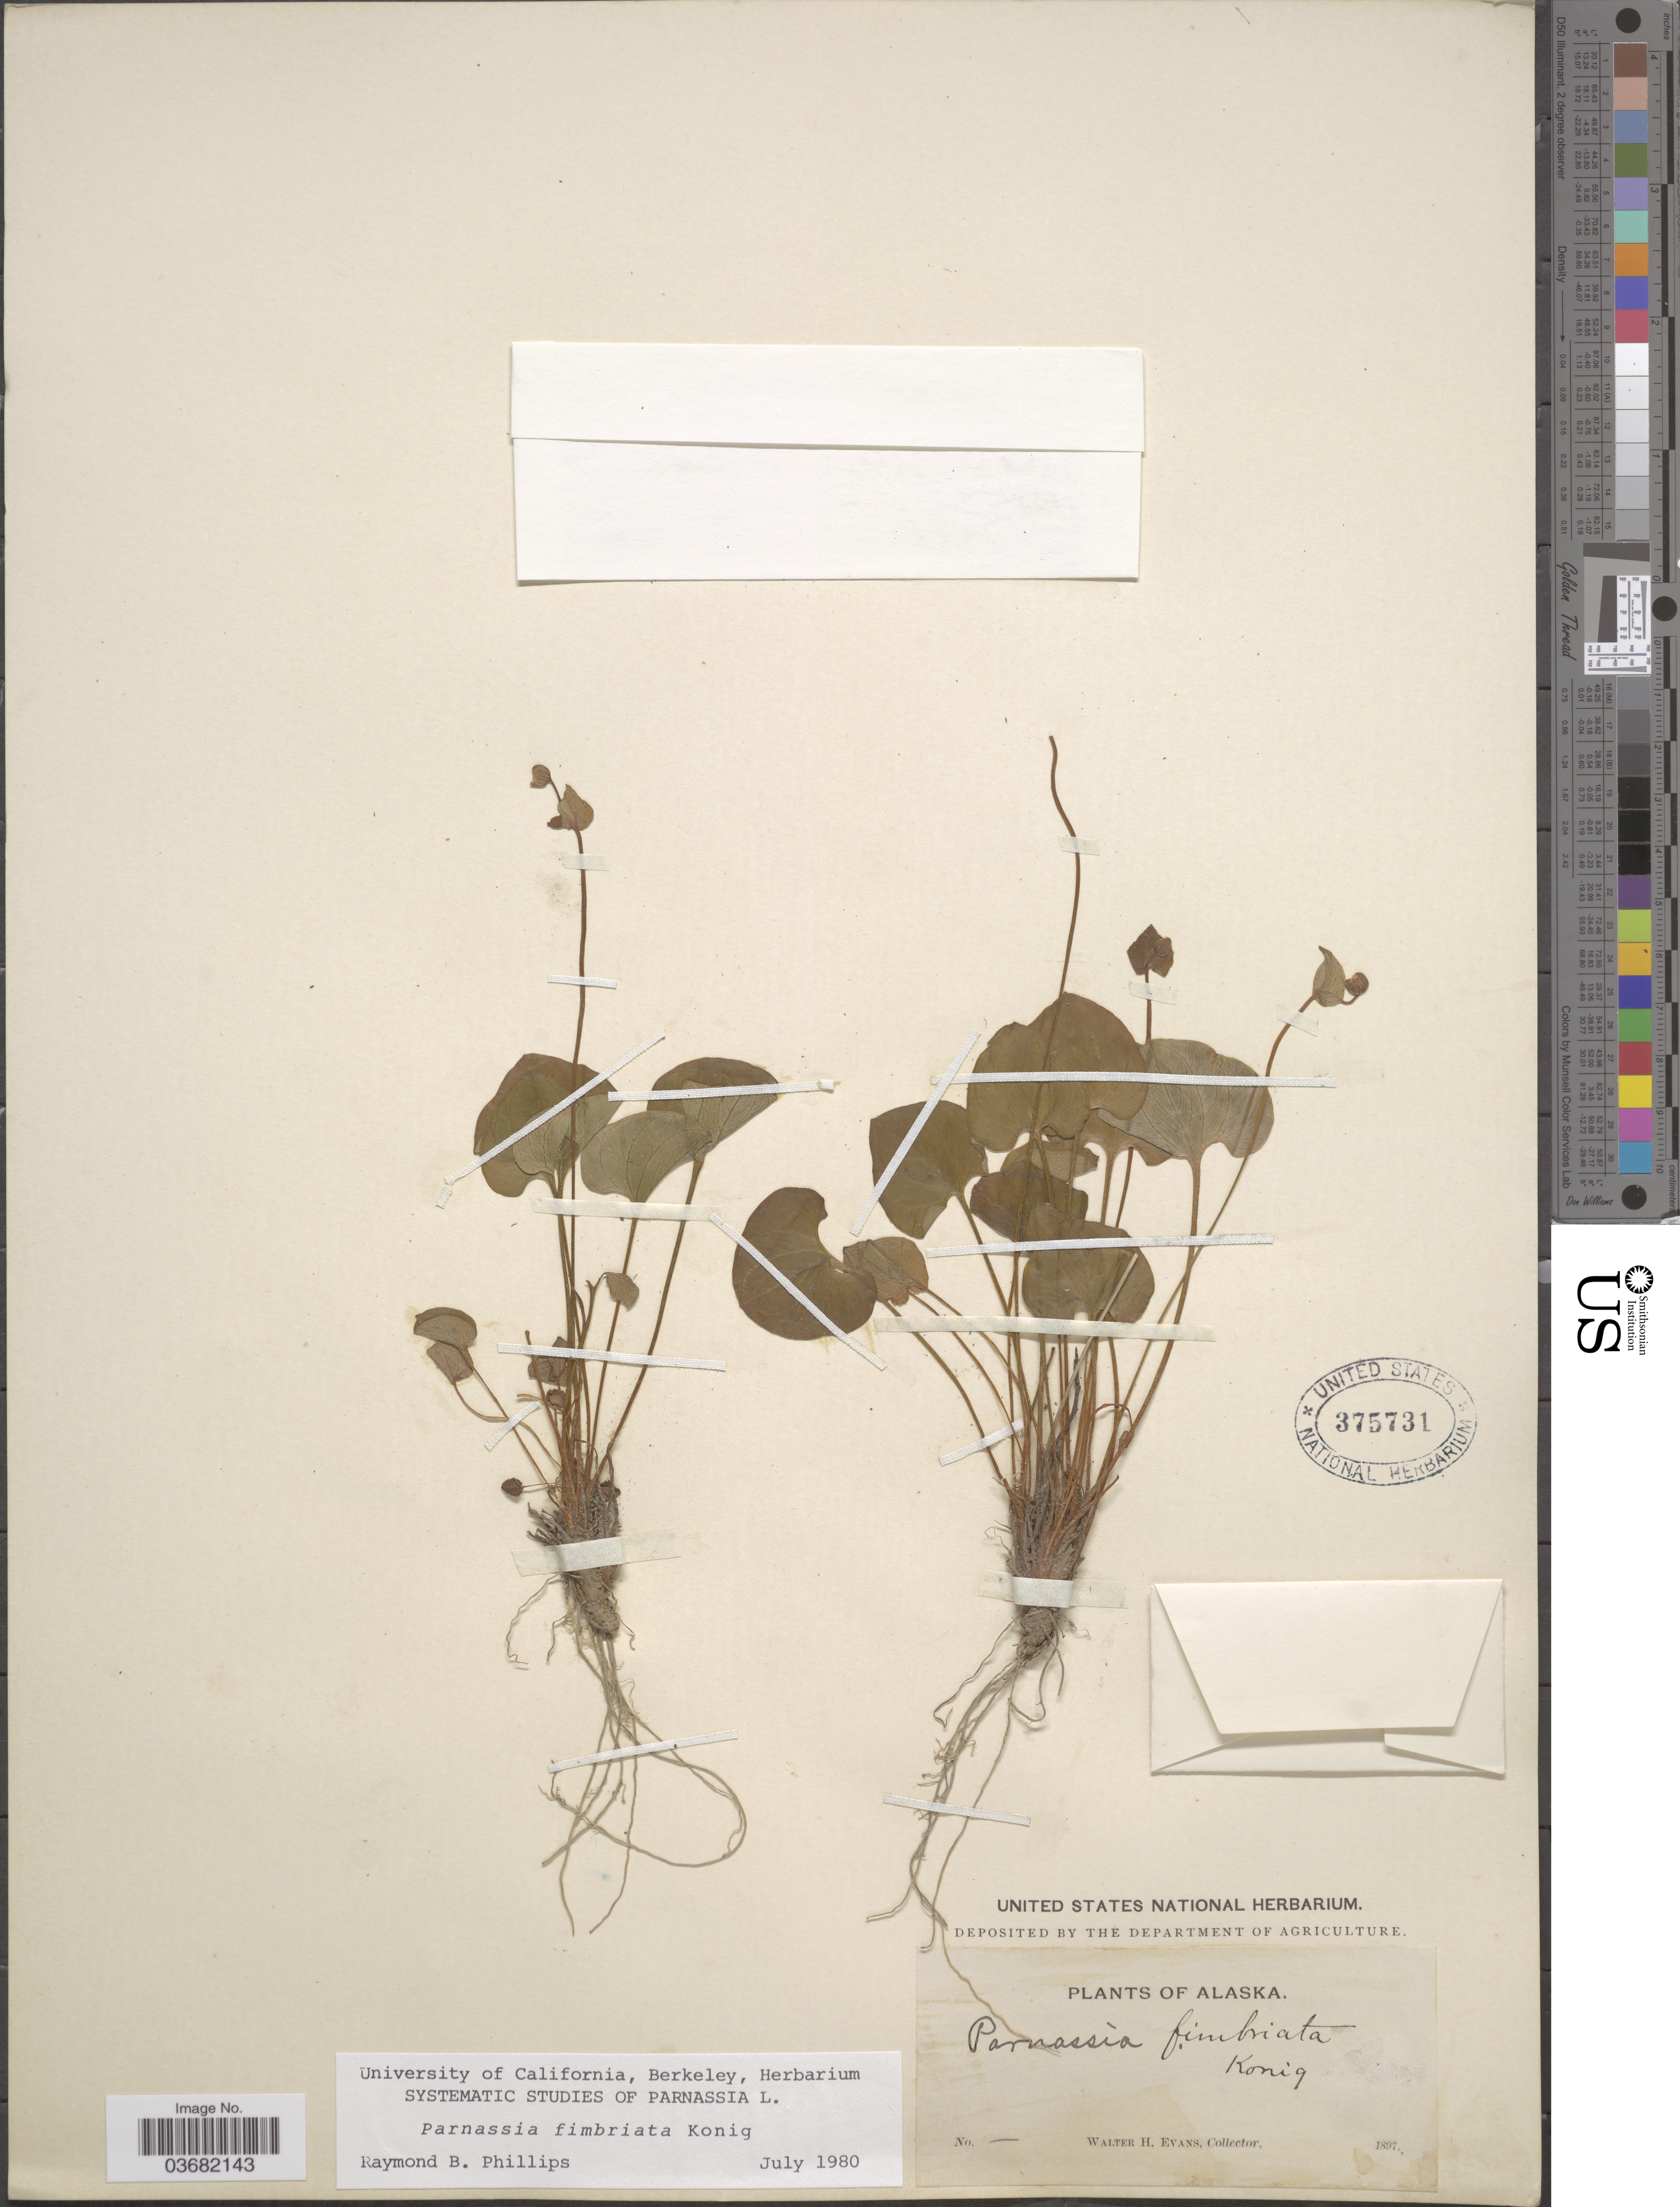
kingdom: Plantae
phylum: Tracheophyta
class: Magnoliopsida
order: Celastrales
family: Parnassiaceae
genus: Parnassia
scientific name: Parnassia fimbriata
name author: K.D. Koenig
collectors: W. H. Evans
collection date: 1897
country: United States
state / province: Alaska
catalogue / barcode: US 375731